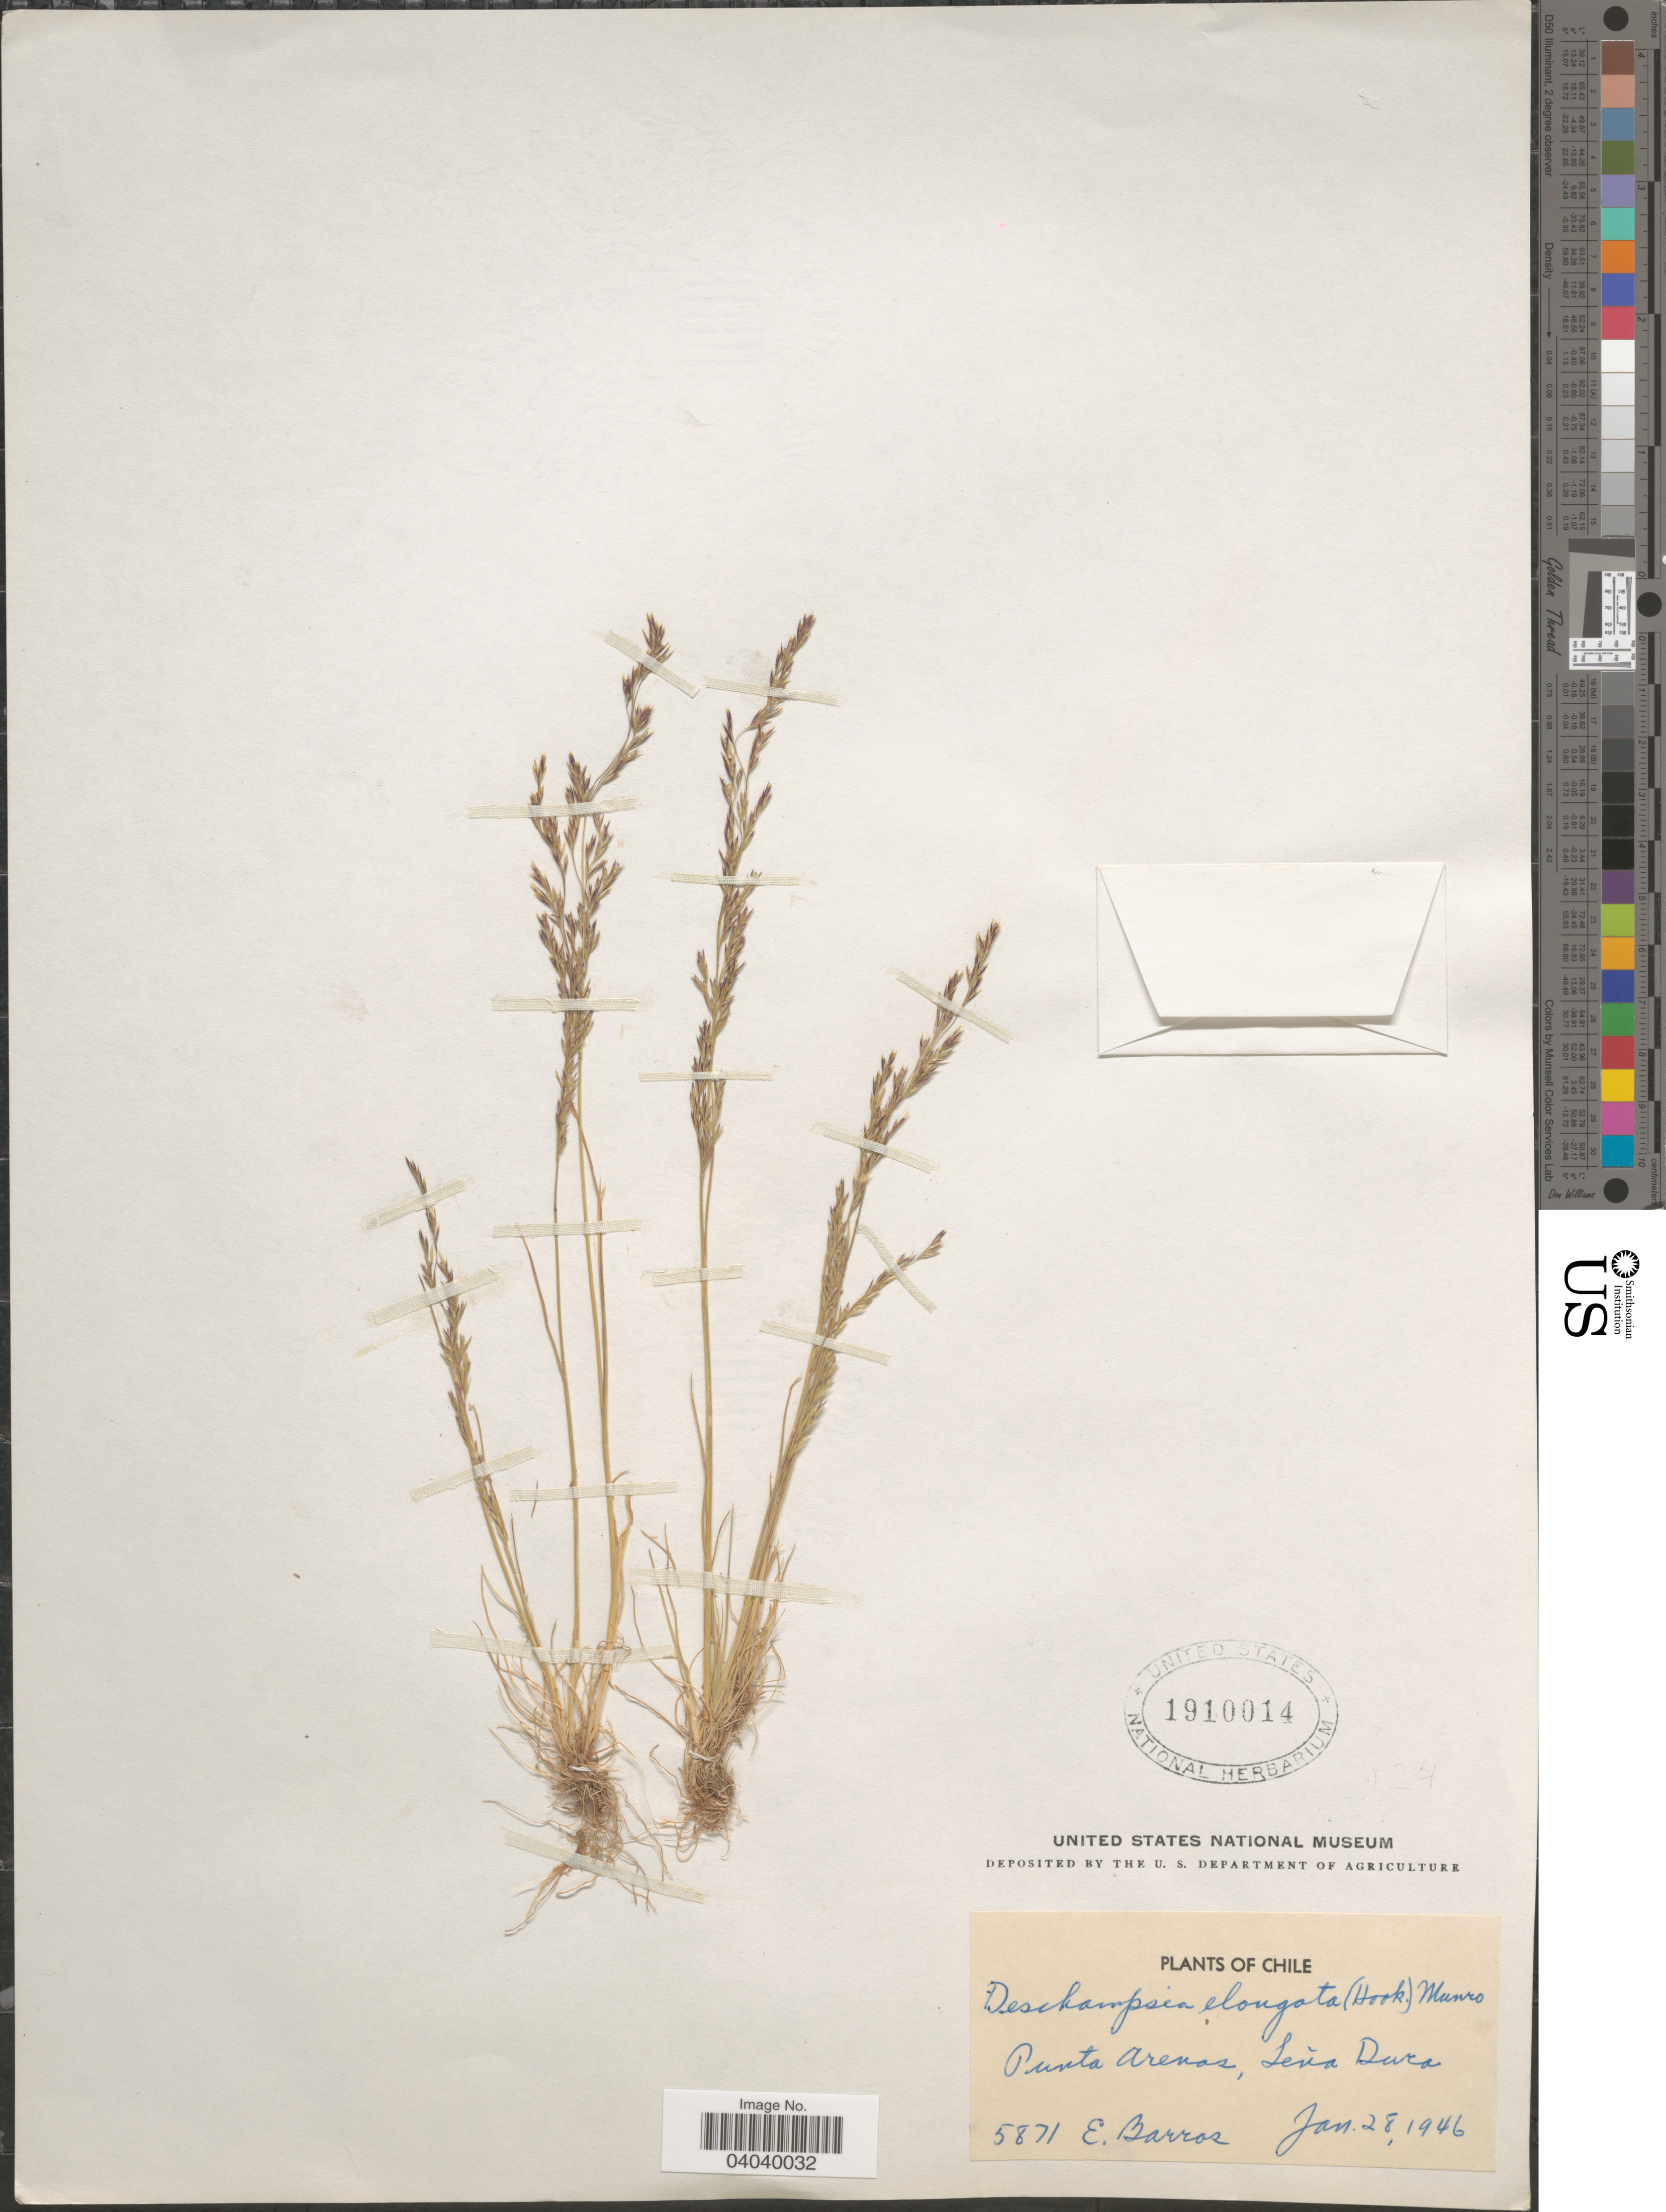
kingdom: Plantae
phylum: Tracheophyta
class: Liliopsida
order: Poales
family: Poaceae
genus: Deschampsia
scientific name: Deschampsia elongata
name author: (Hook.) Munro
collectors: E. Barros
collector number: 5871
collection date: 1946-01-28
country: Chile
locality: Punta Arenas, Leña Dura.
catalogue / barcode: US 1910014